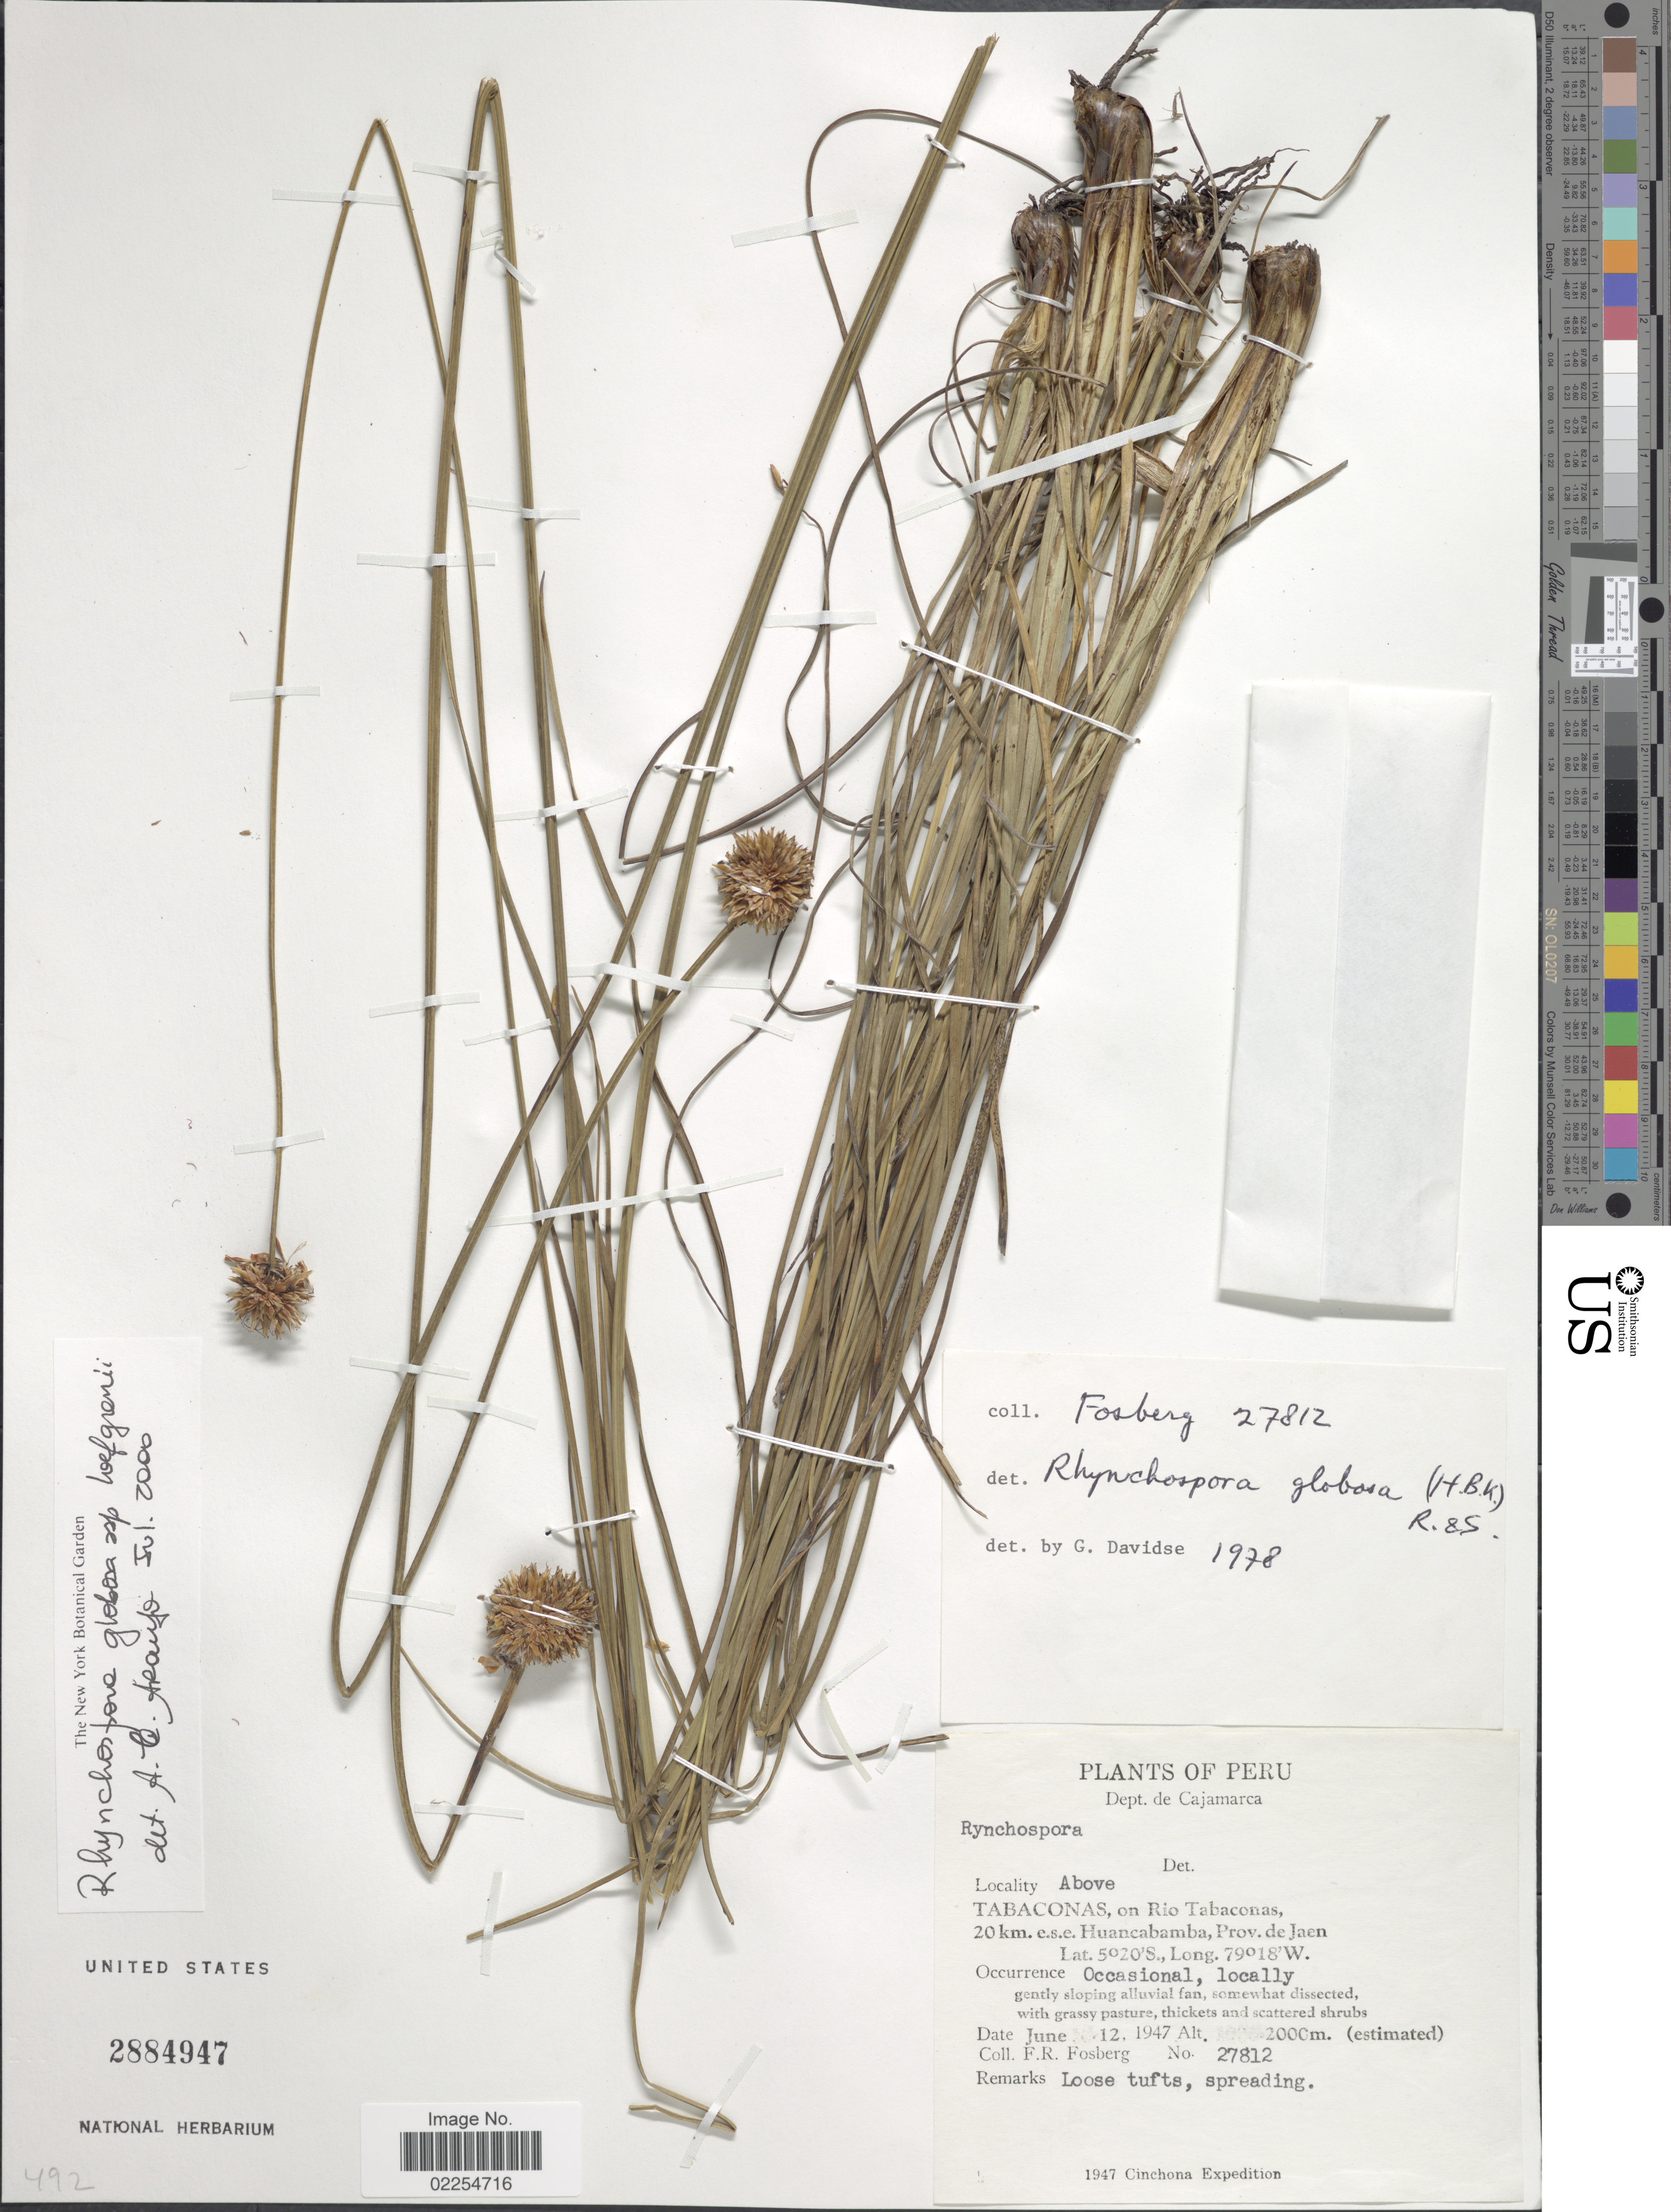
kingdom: Plantae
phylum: Tracheophyta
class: Liliopsida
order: Poales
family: Cyperaceae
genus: Rhynchospora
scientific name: Rhynchospora globosa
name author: (Kunth) Roem. & Schult.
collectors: F. R. Fosberg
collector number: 27812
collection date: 1947-06-12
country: Peru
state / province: Cajamarca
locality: Above Tabaconas, on Rio Tabaconas, 20 km e.s.e. Huancabamba, Prov. de Jaen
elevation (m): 2000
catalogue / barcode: US 2884947